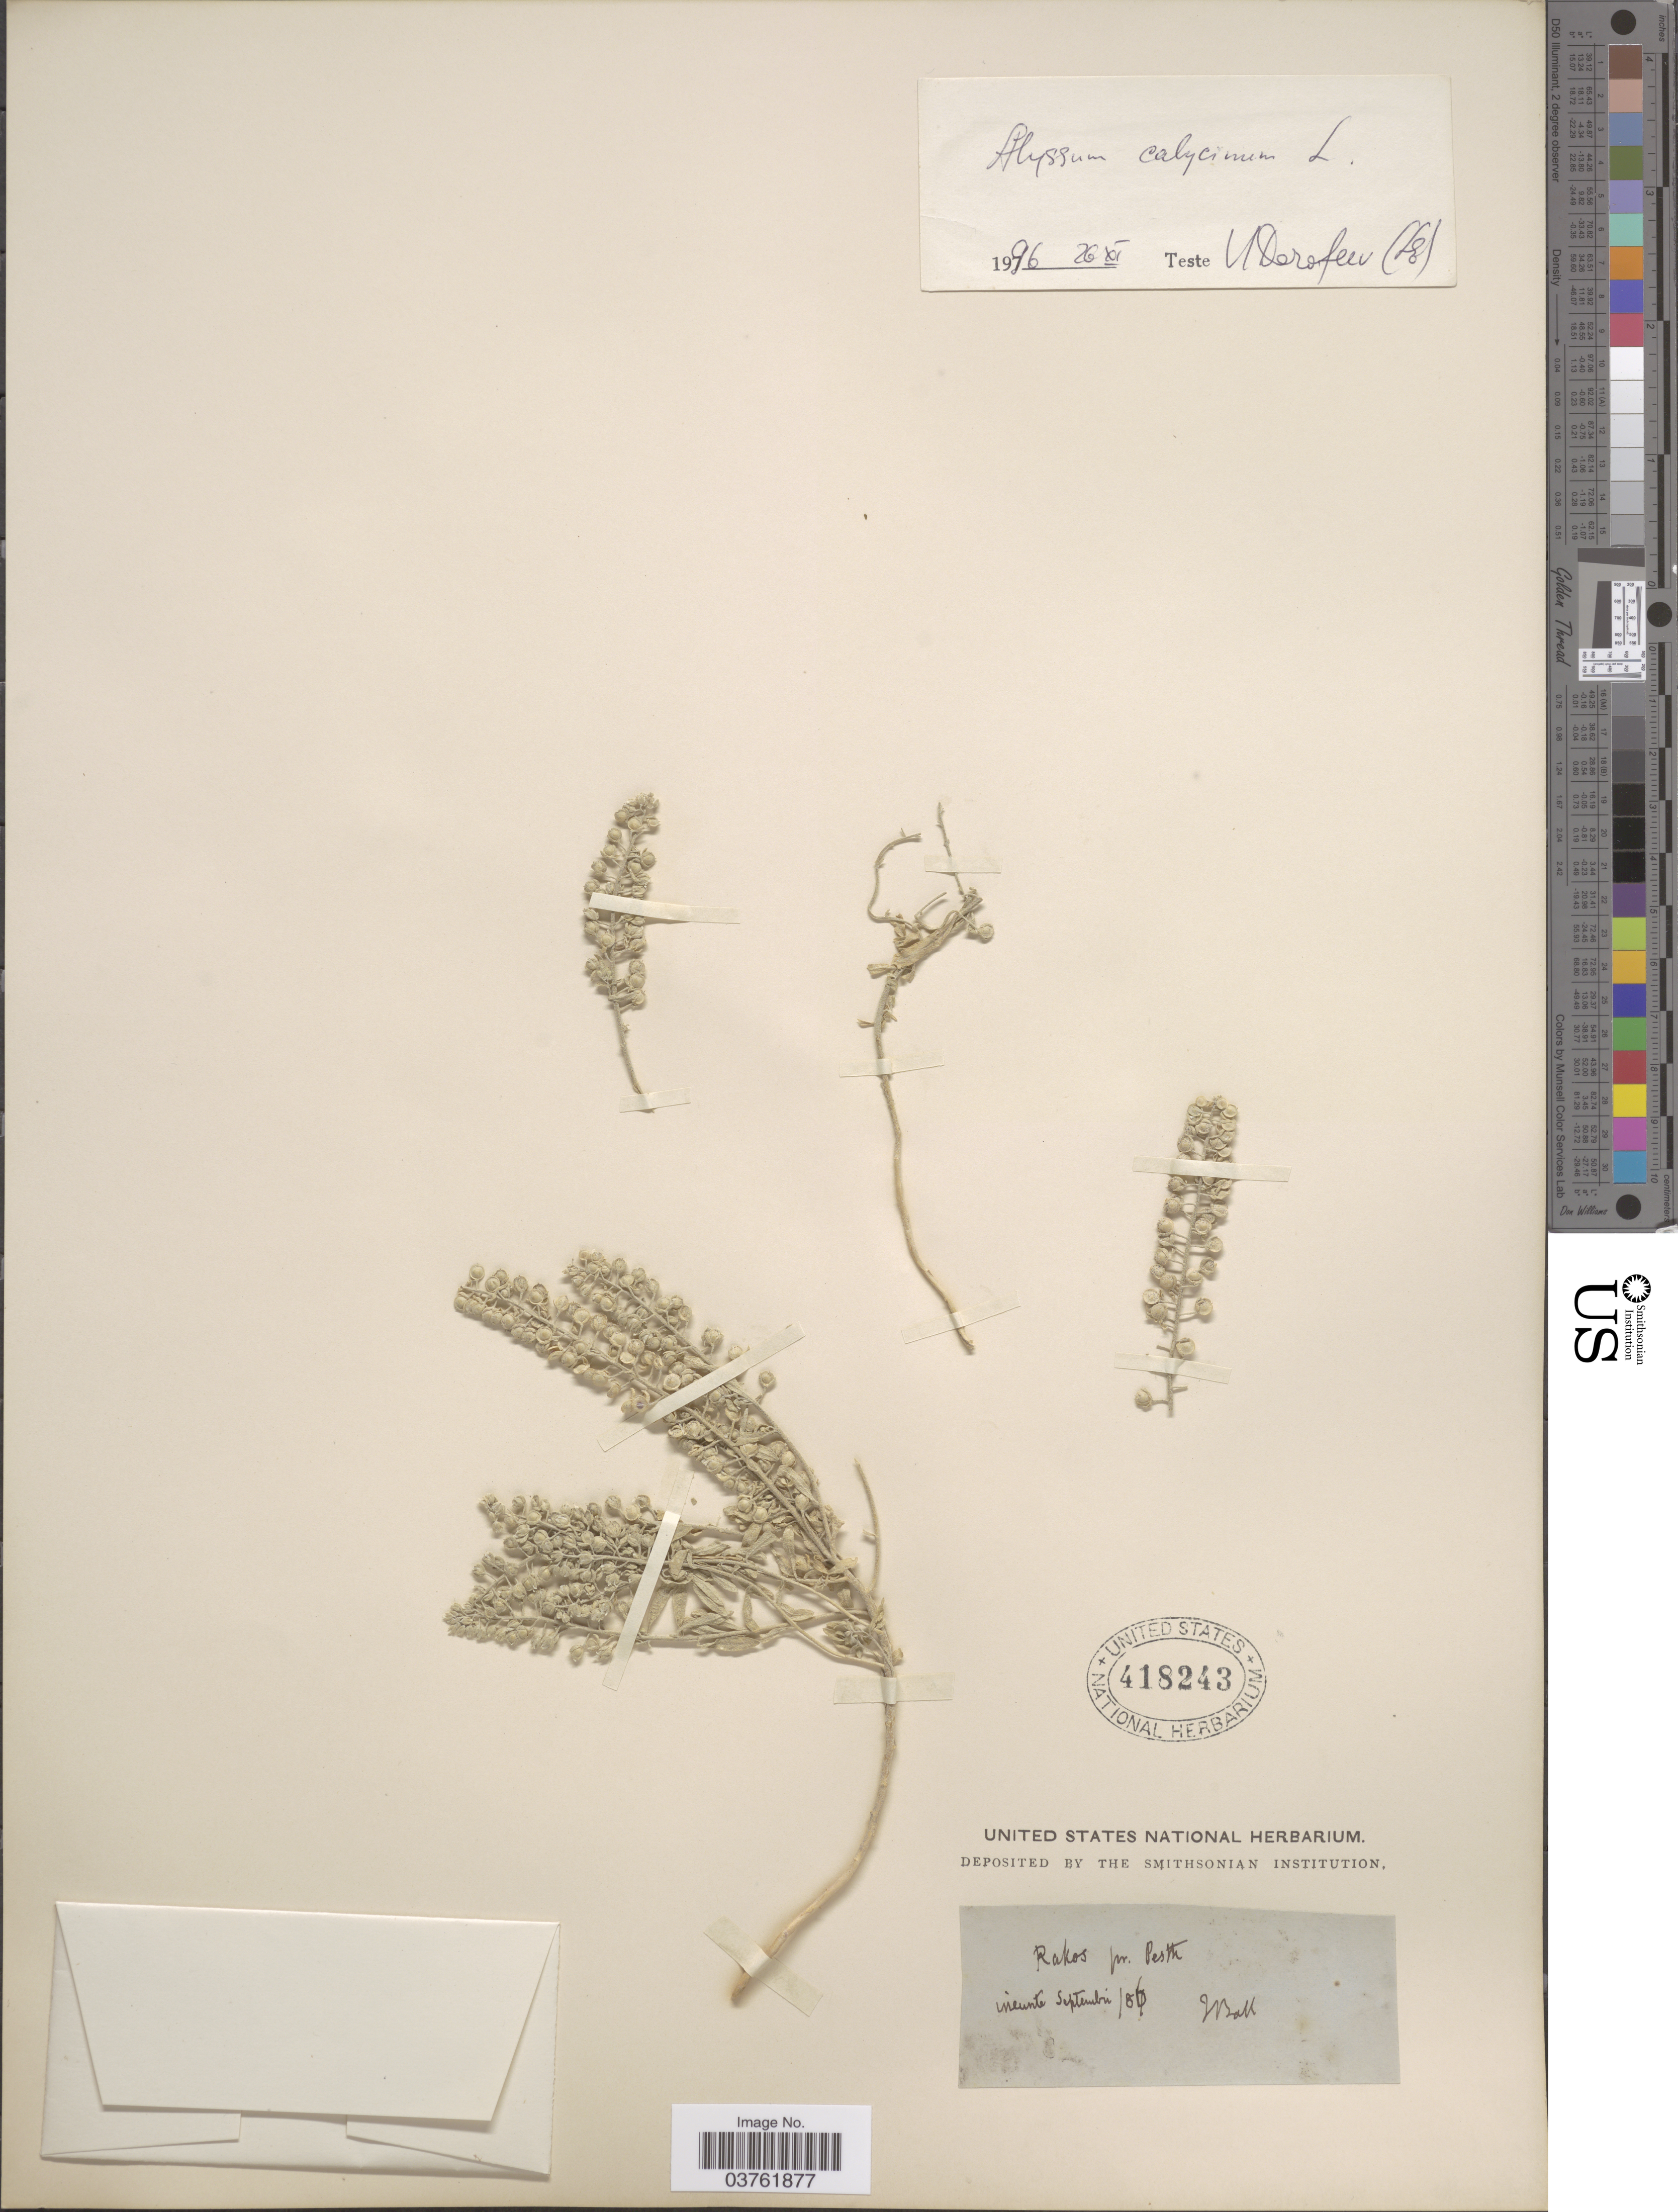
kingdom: Plantae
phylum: Tracheophyta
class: Magnoliopsida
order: Brassicales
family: Brassicaceae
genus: Alyssum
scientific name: Alyssum calycinum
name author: L.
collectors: J. Ball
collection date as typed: Ineunte Septembri /86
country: Hungary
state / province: Pest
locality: Rakos pr. Pesth.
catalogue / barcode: US 418243